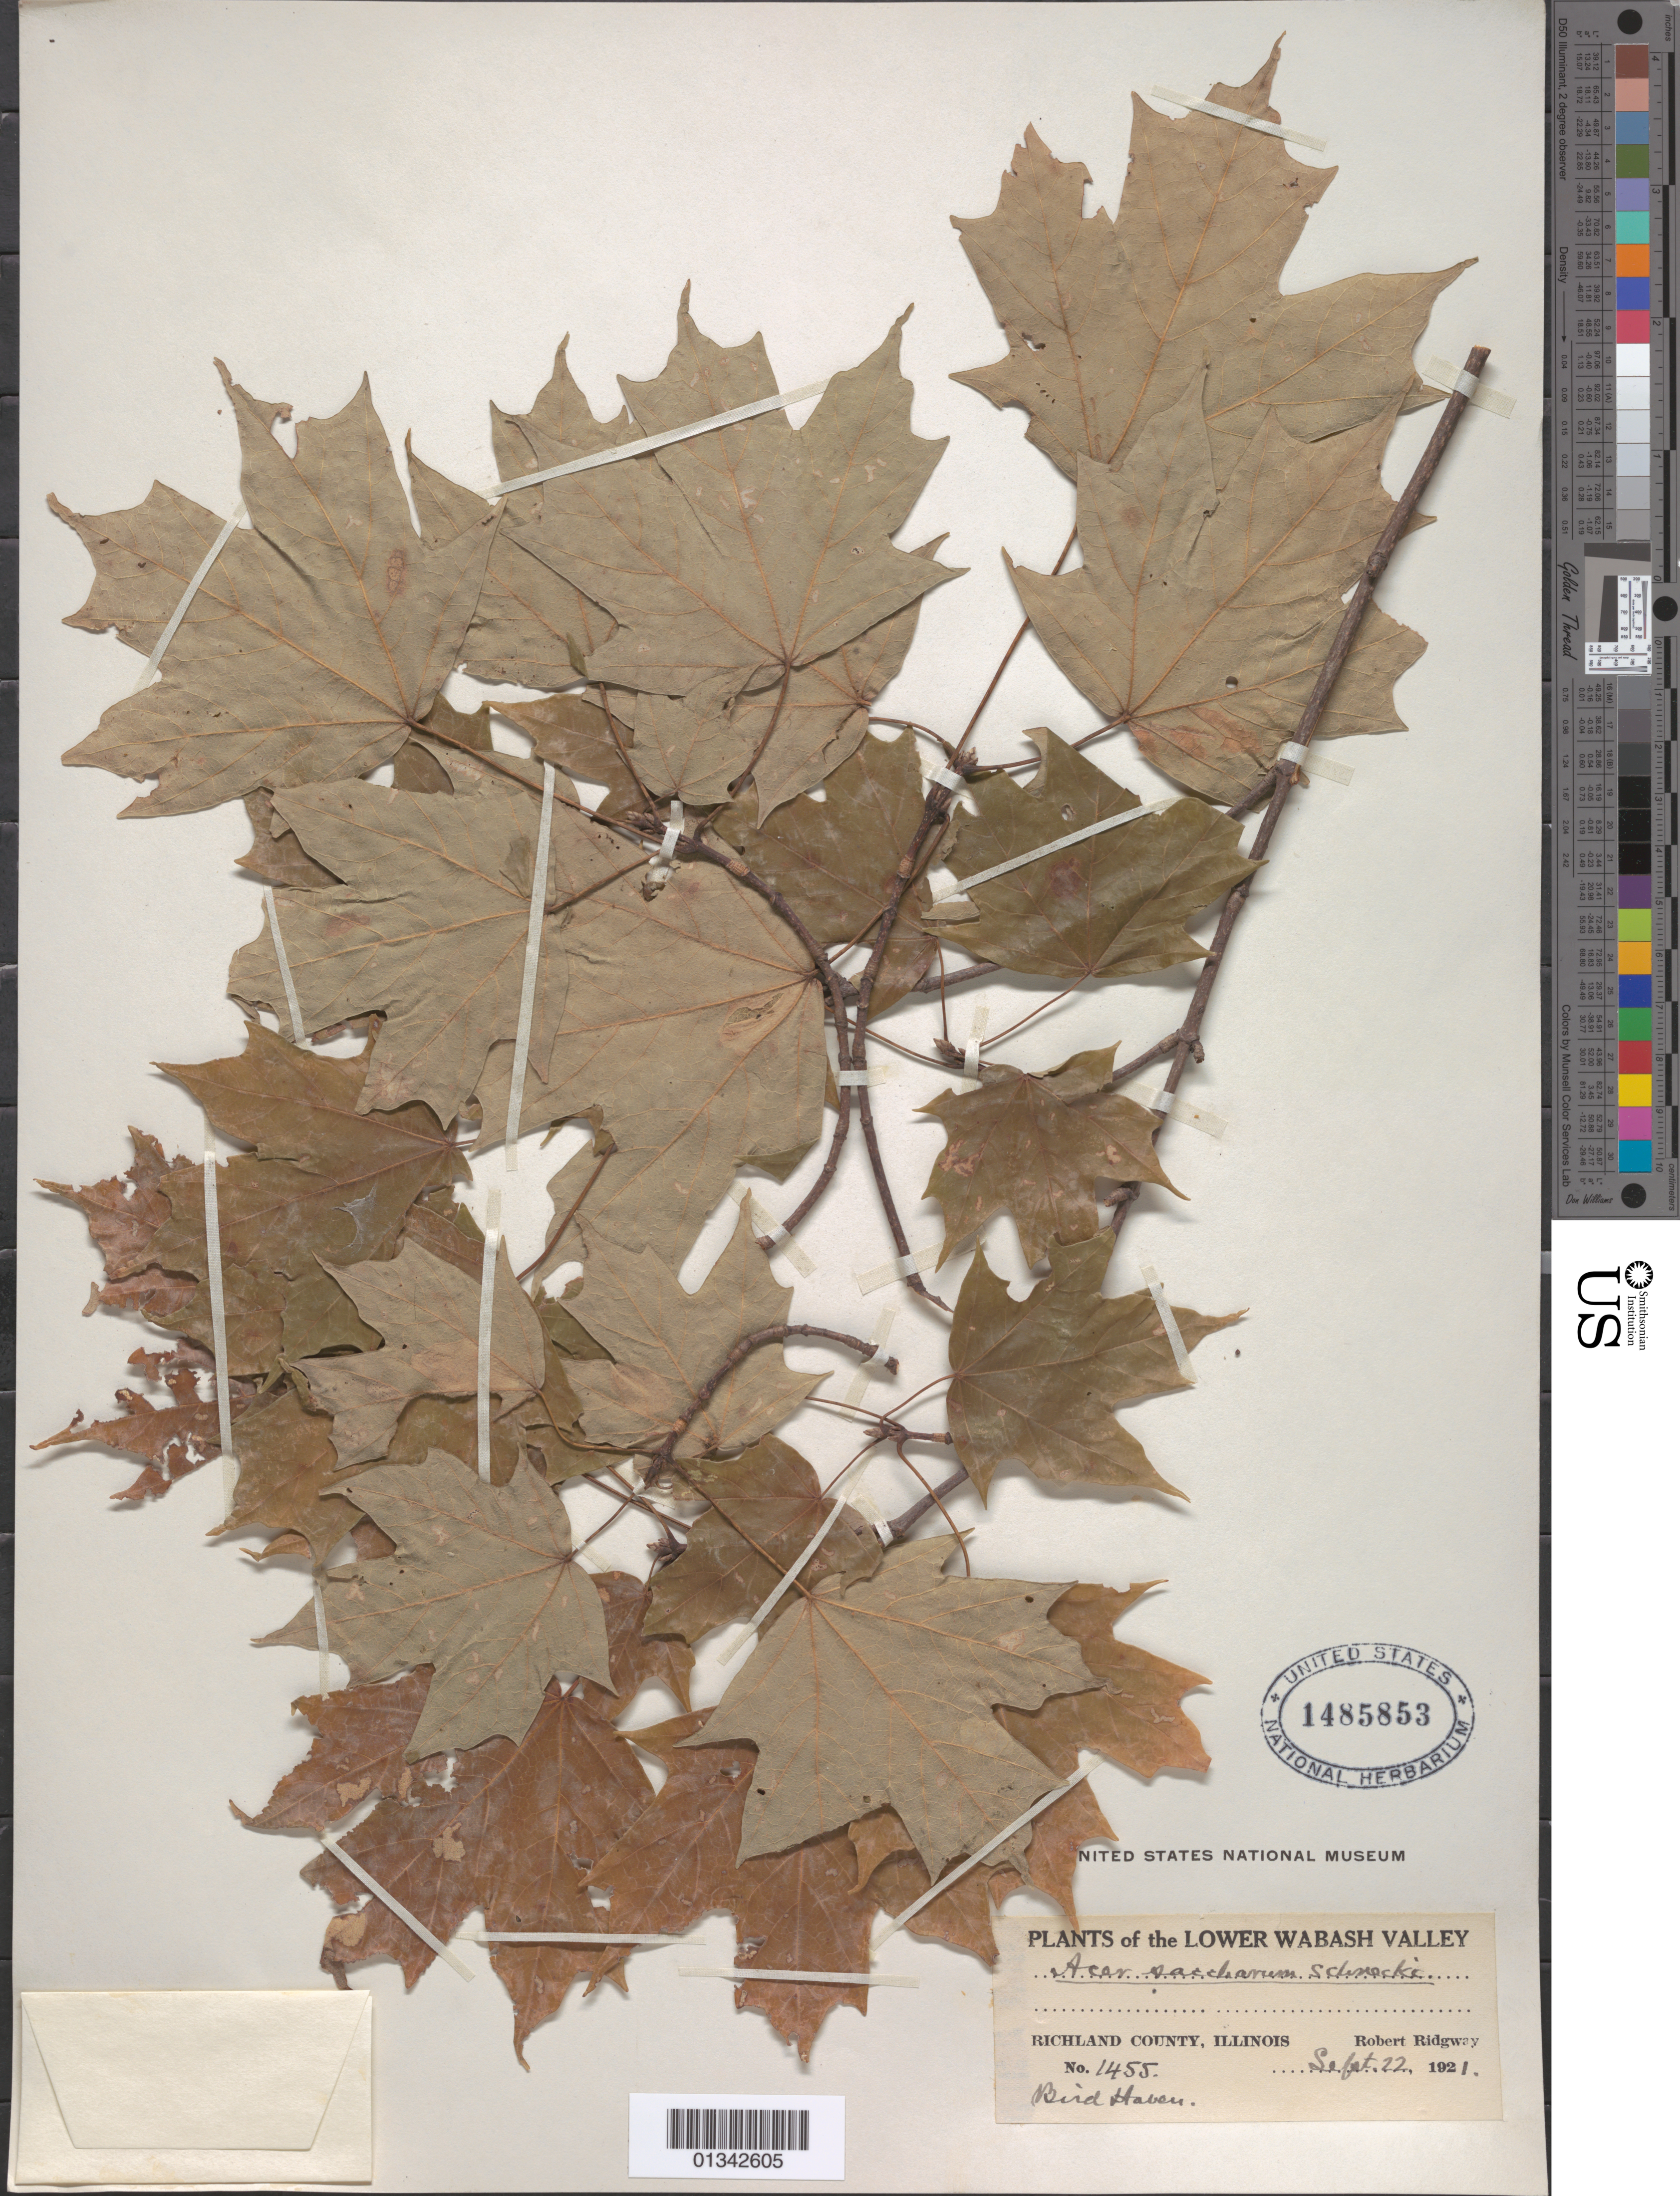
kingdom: Plantae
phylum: Tracheophyta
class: Magnoliopsida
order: Sapindales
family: Sapindaceae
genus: Acer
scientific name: Acer saccharum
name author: Marshall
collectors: R. Ridgway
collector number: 1455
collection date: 1921-09-22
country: United States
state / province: Illinois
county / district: Richland County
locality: Lower Wabash Valley, Bird Haven. Richland County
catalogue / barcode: US 1485853